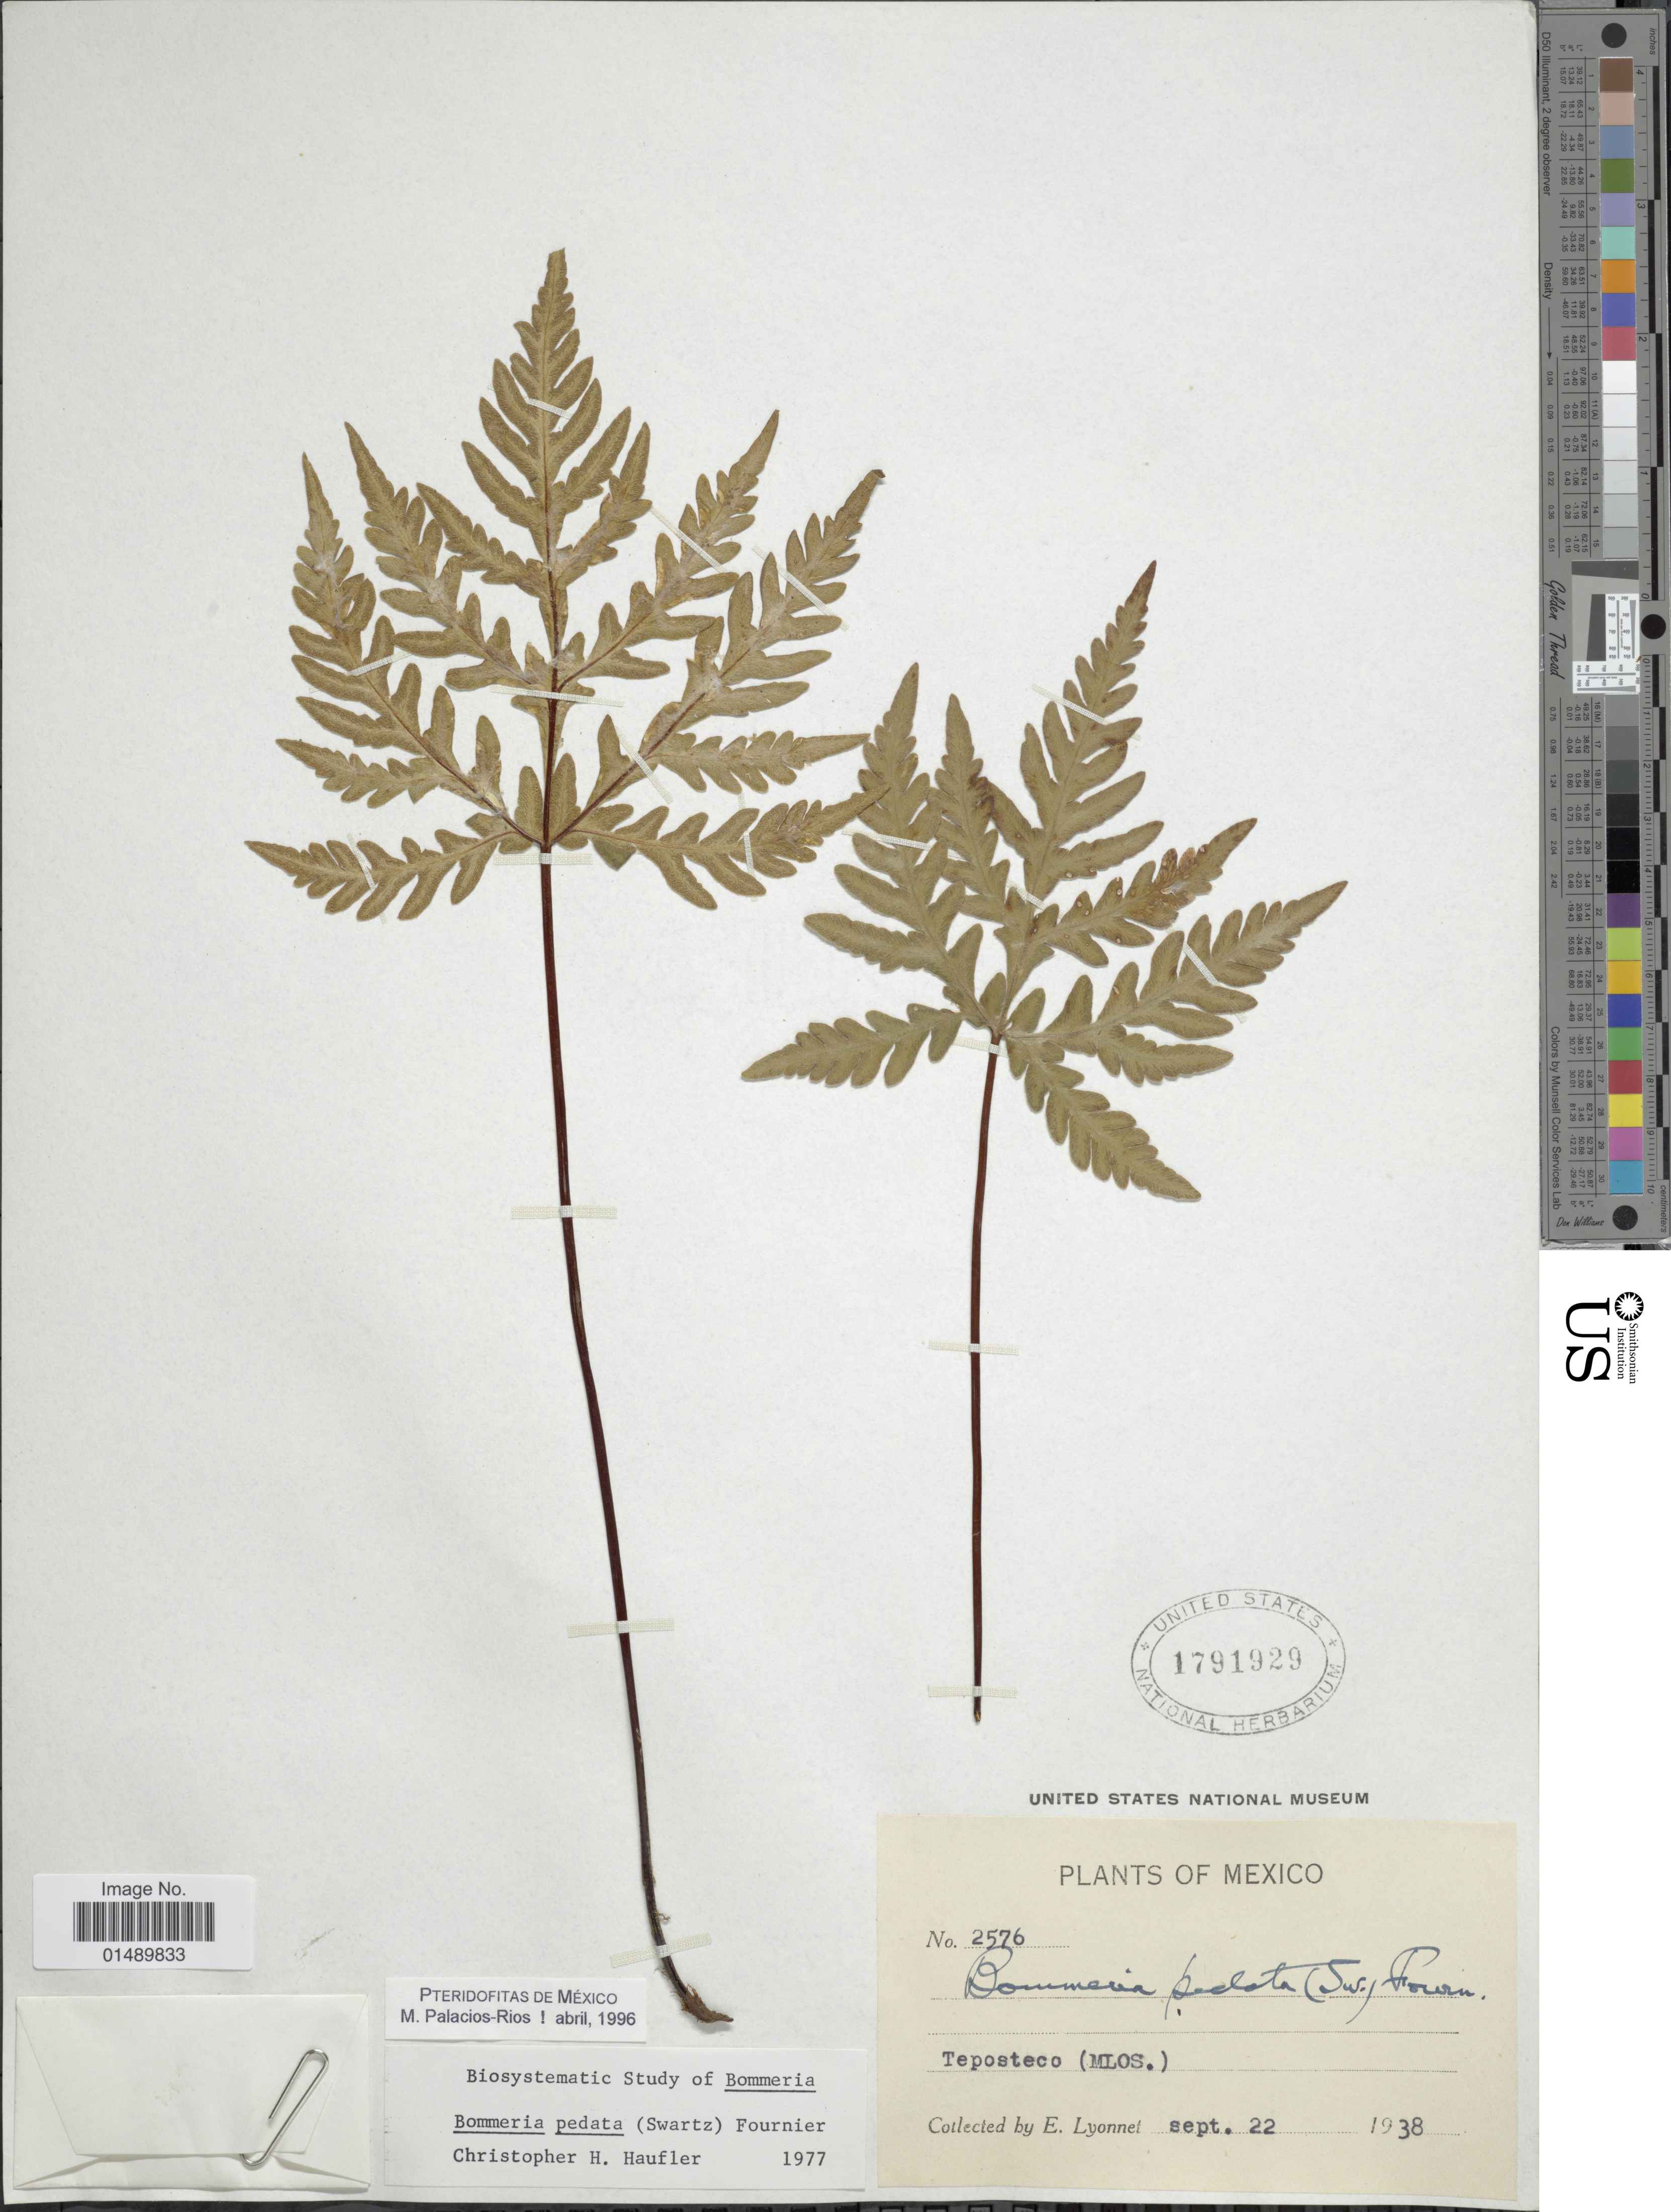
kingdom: Plantae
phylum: Tracheophyta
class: Polypodiopsida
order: Polypodiales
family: Pteridaceae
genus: Bommeria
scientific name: Bommeria pedata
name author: (Sw.) E. Fourn.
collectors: E. Lyonnet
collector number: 2576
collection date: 1938-09-22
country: Mexico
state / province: Morelos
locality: Mexico, Teposteco (MLOS).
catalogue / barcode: US 1791929